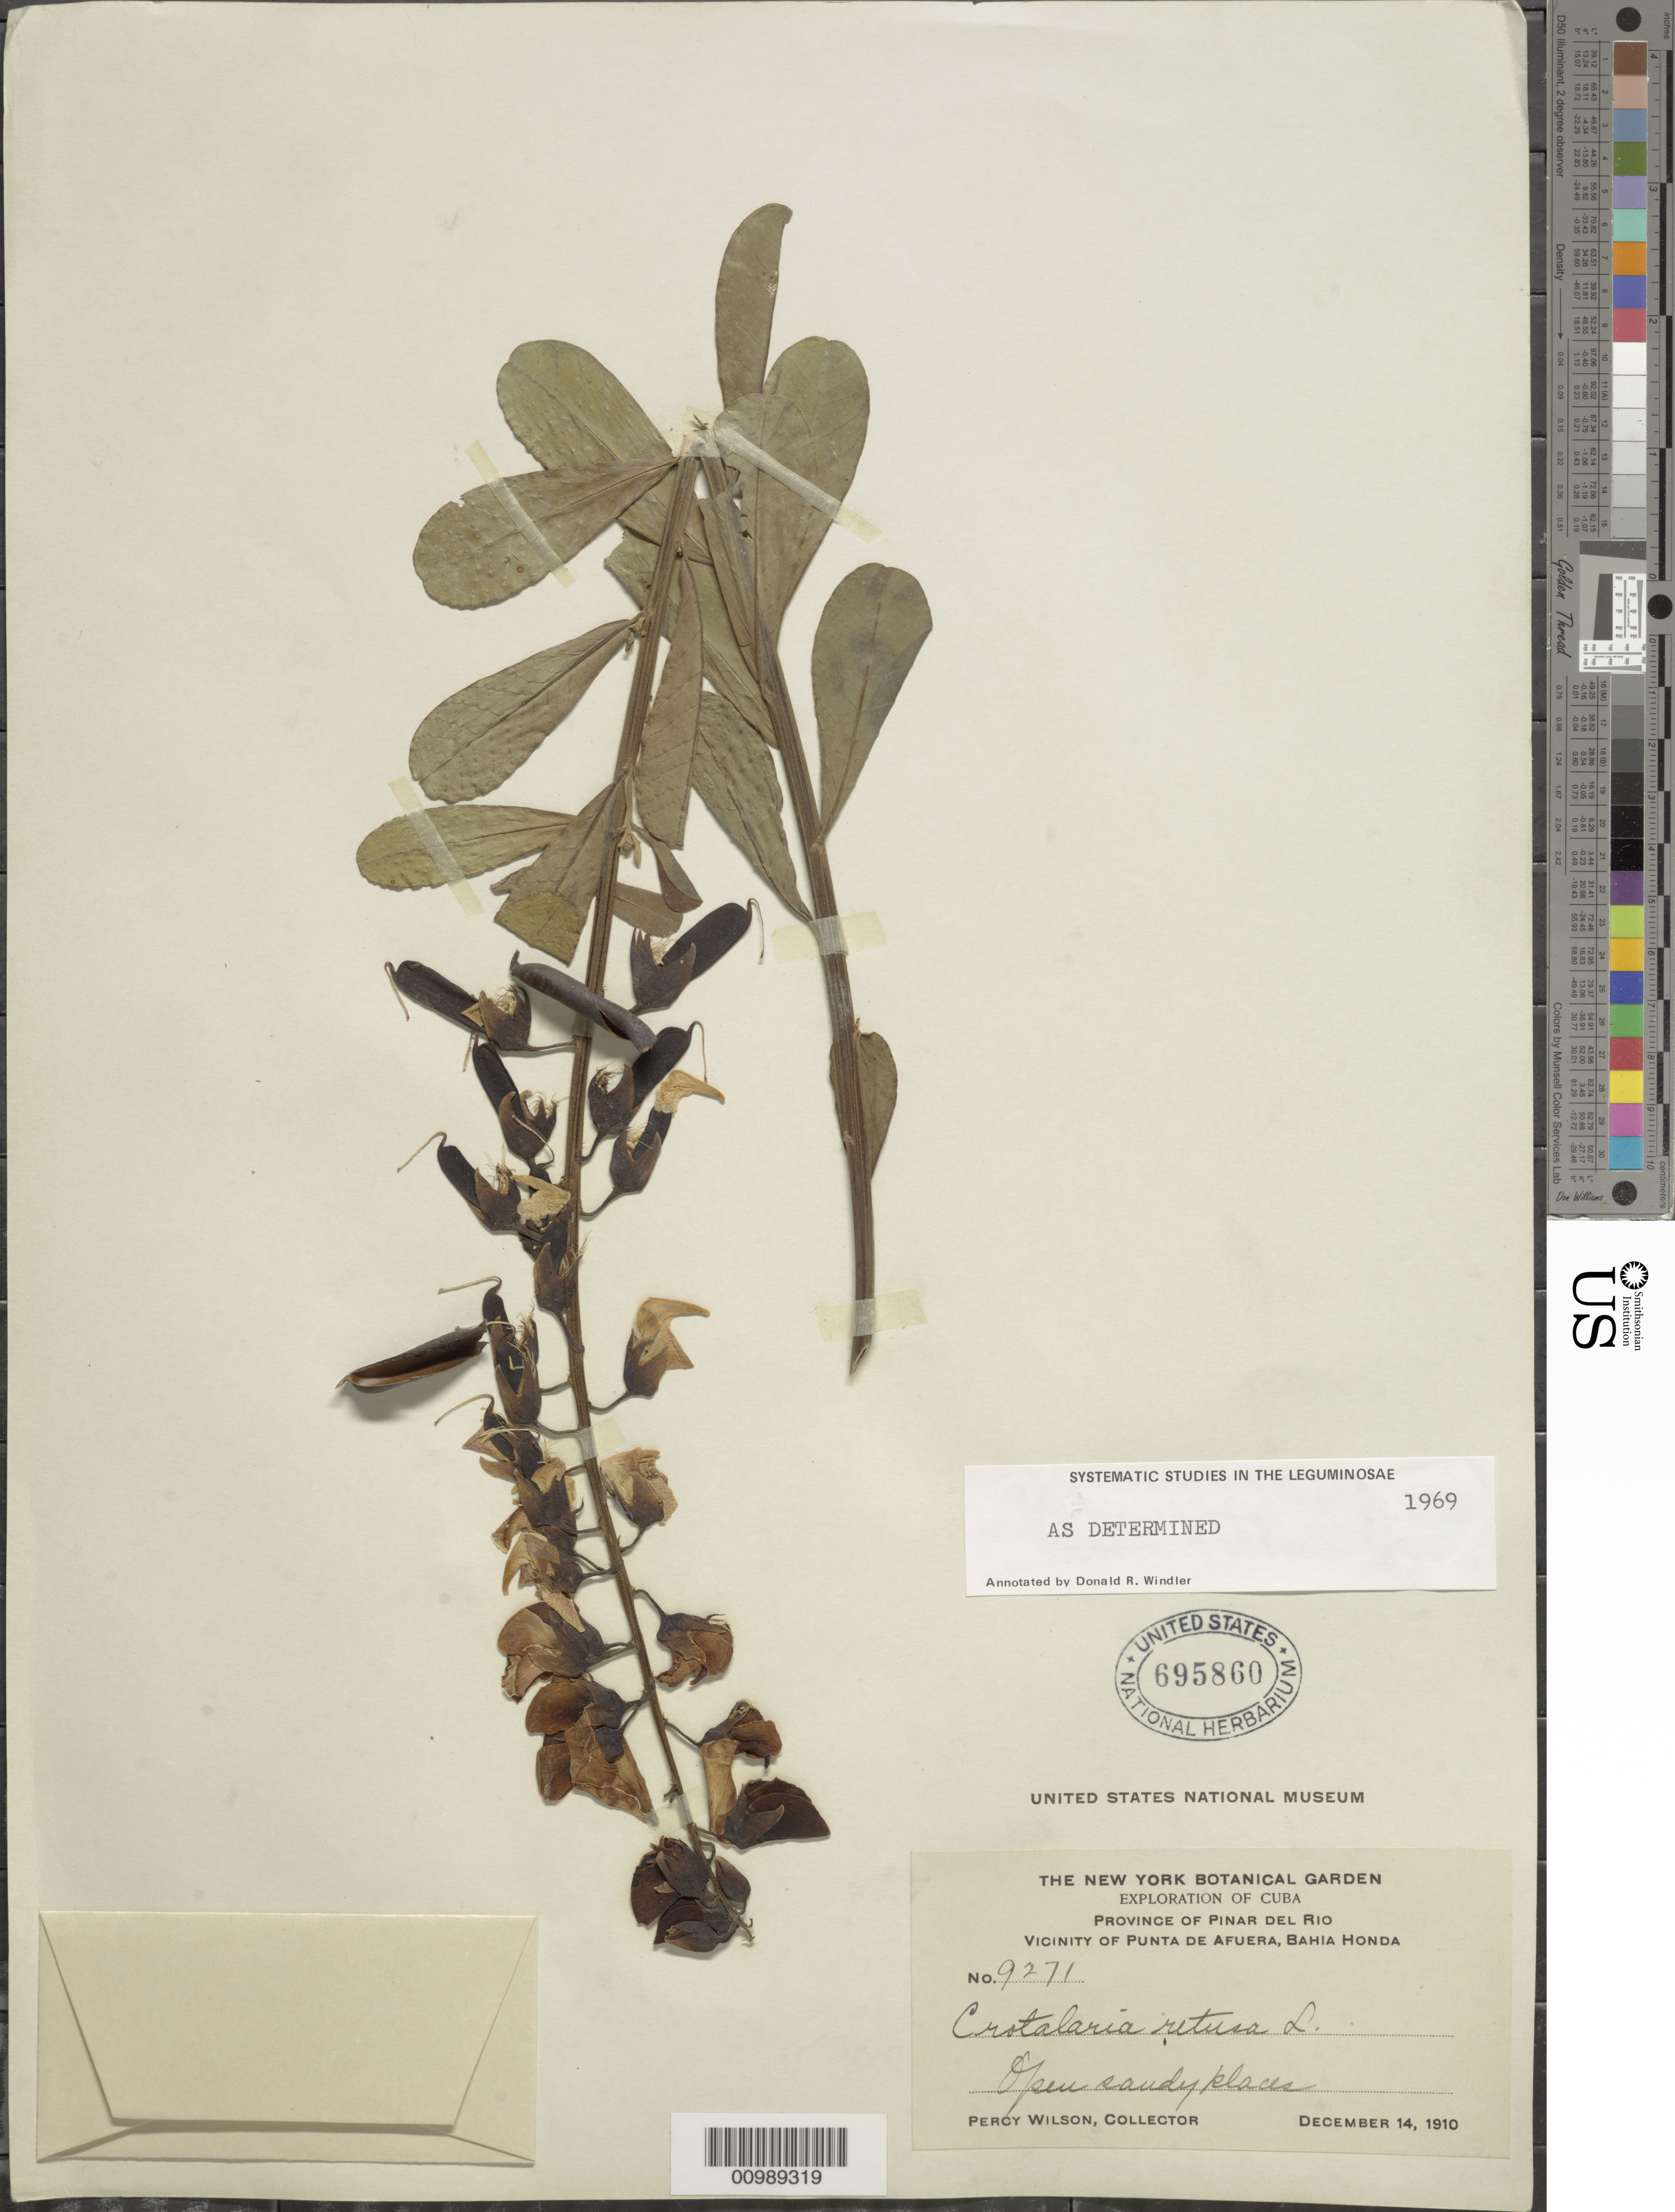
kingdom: Plantae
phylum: Tracheophyta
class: Magnoliopsida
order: Fabales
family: Fabaceae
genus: Crotalaria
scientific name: Crotalaria retusa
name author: L.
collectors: P. Wilson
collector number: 9271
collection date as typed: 14 Dec 1910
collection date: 1910-12-14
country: Cuba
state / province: Pinar del Rio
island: Cuba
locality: Punta De Afuera, Bahia Honda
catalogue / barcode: US 695860